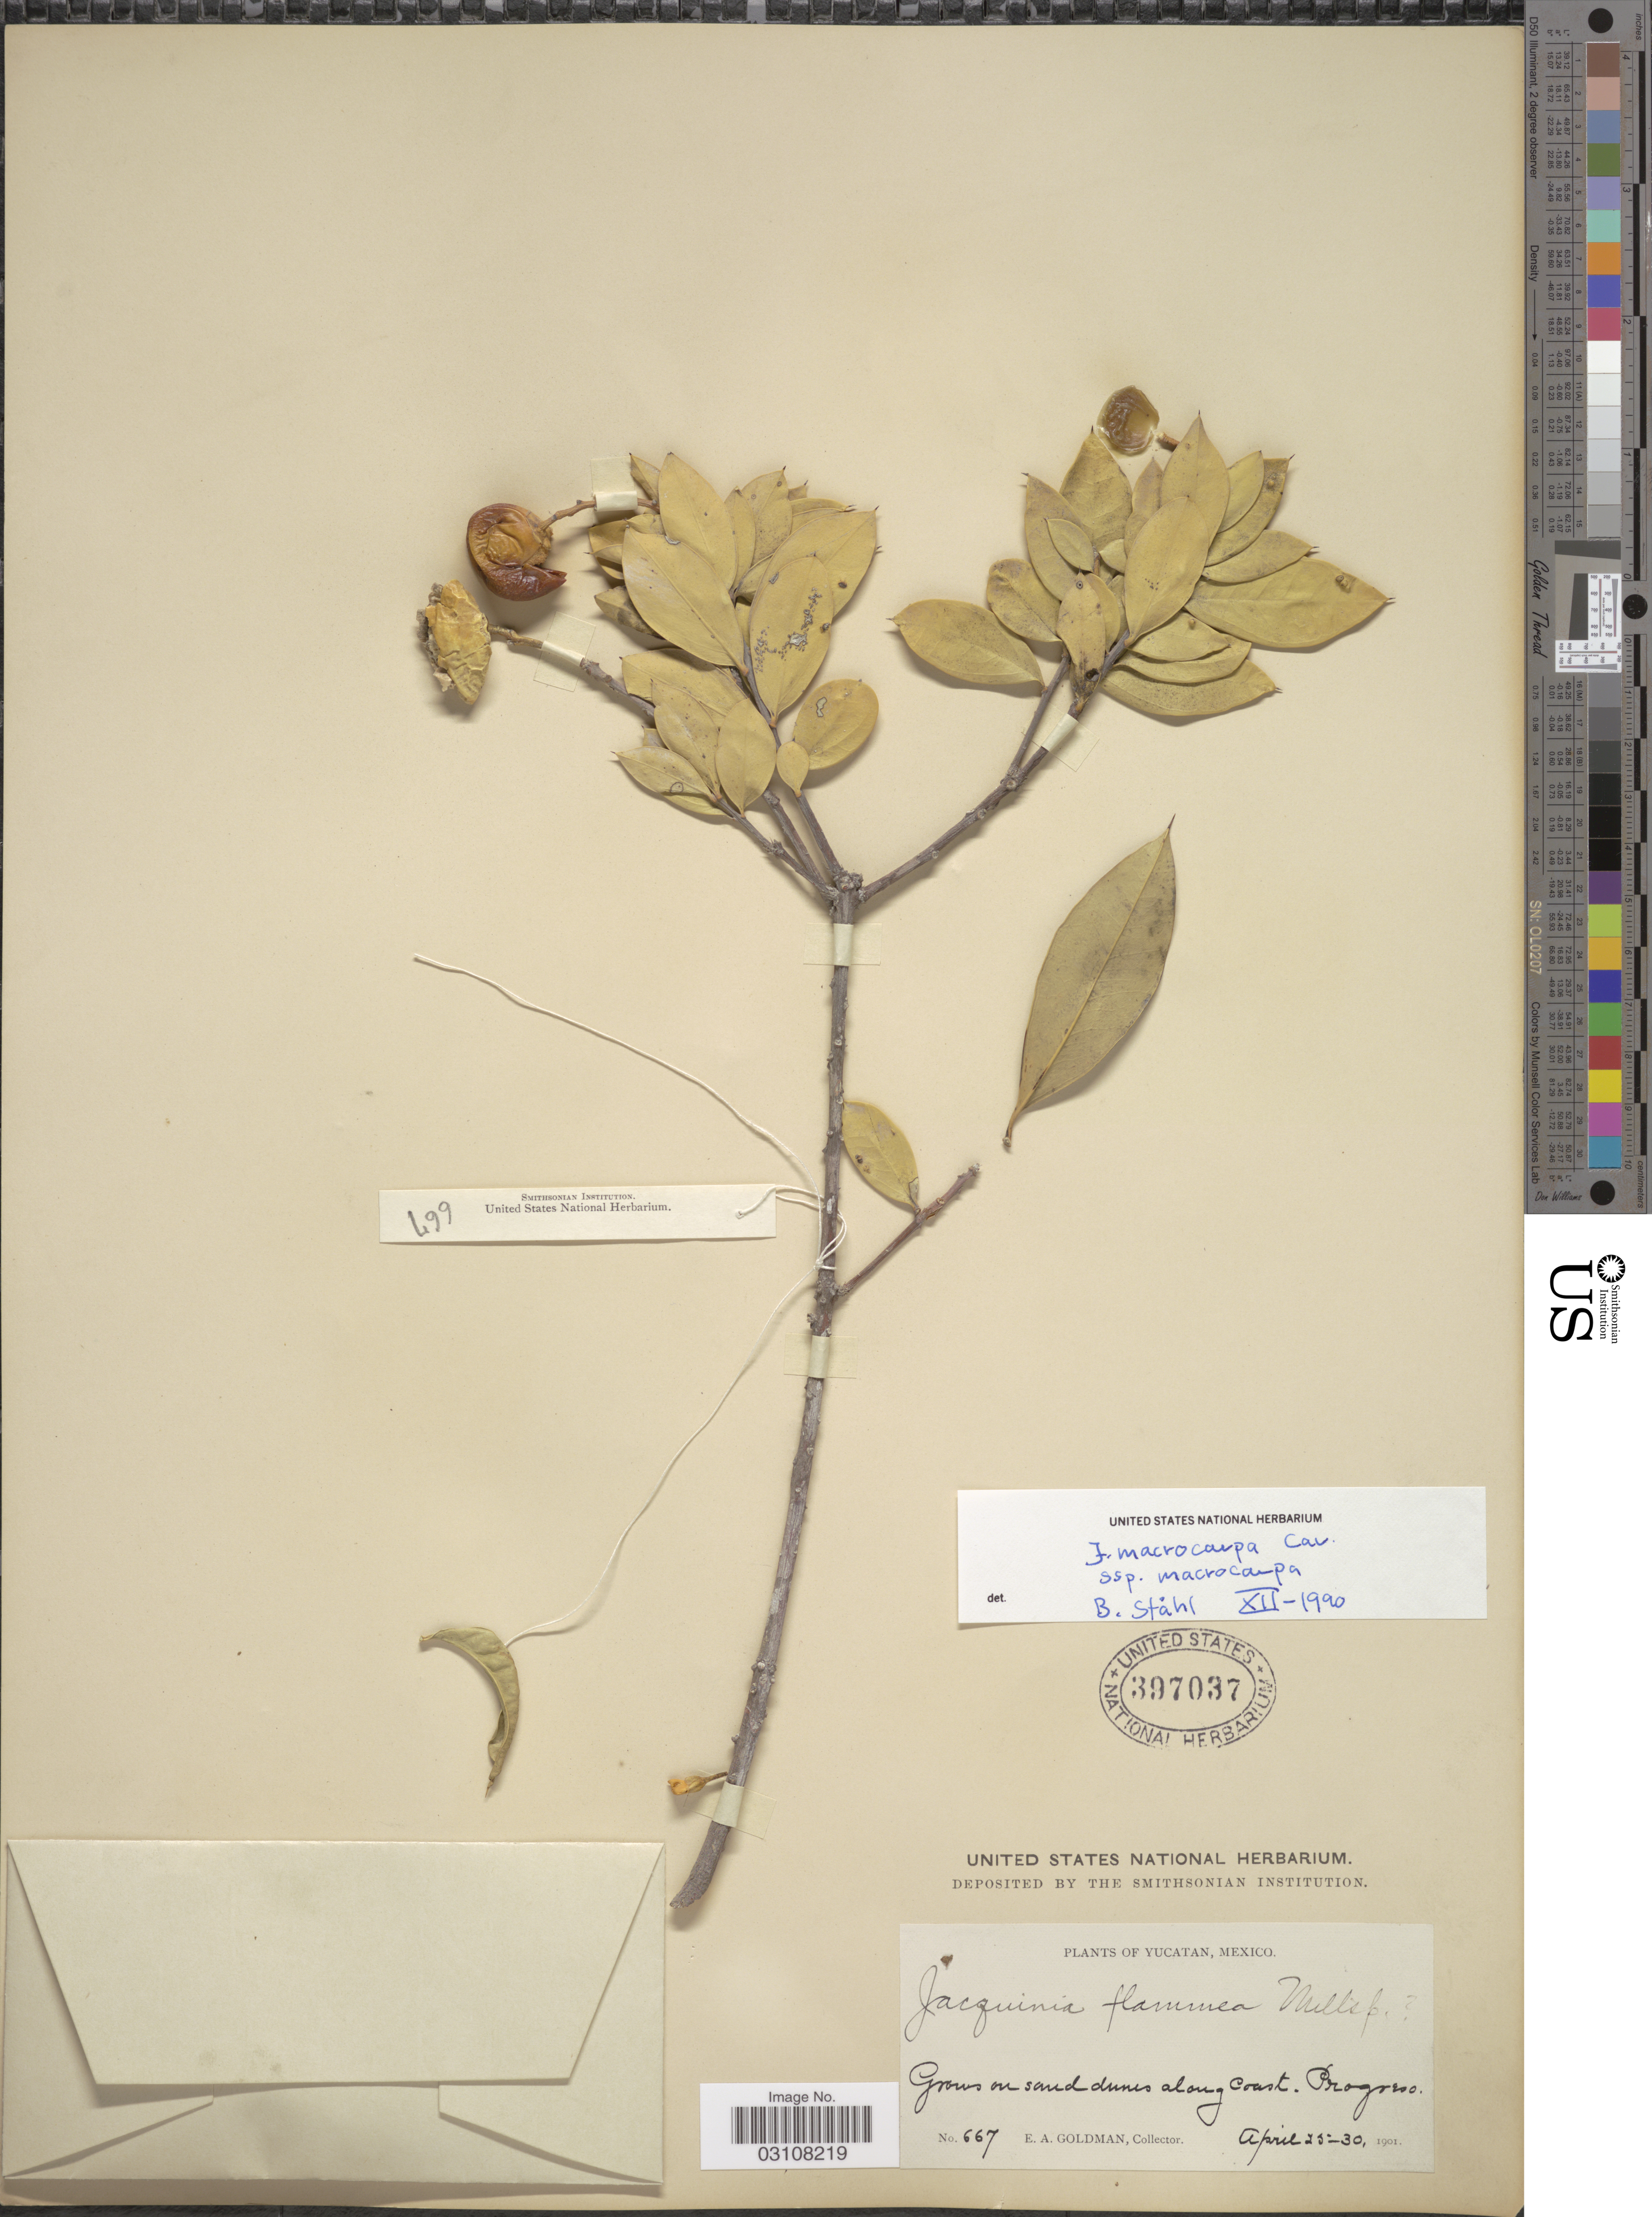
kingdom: Plantae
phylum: Tracheophyta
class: Magnoliopsida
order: Ericales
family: Primulaceae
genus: Jacquinia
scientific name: Jacquinia macrocarpa subsp. macrocarpa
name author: Cav.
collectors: E. A. Goldman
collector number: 667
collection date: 1901-04-25/1901-04-30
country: Mexico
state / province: Yucatán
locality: Grows on sand dunes along Coast. Progreso.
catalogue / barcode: US 397037